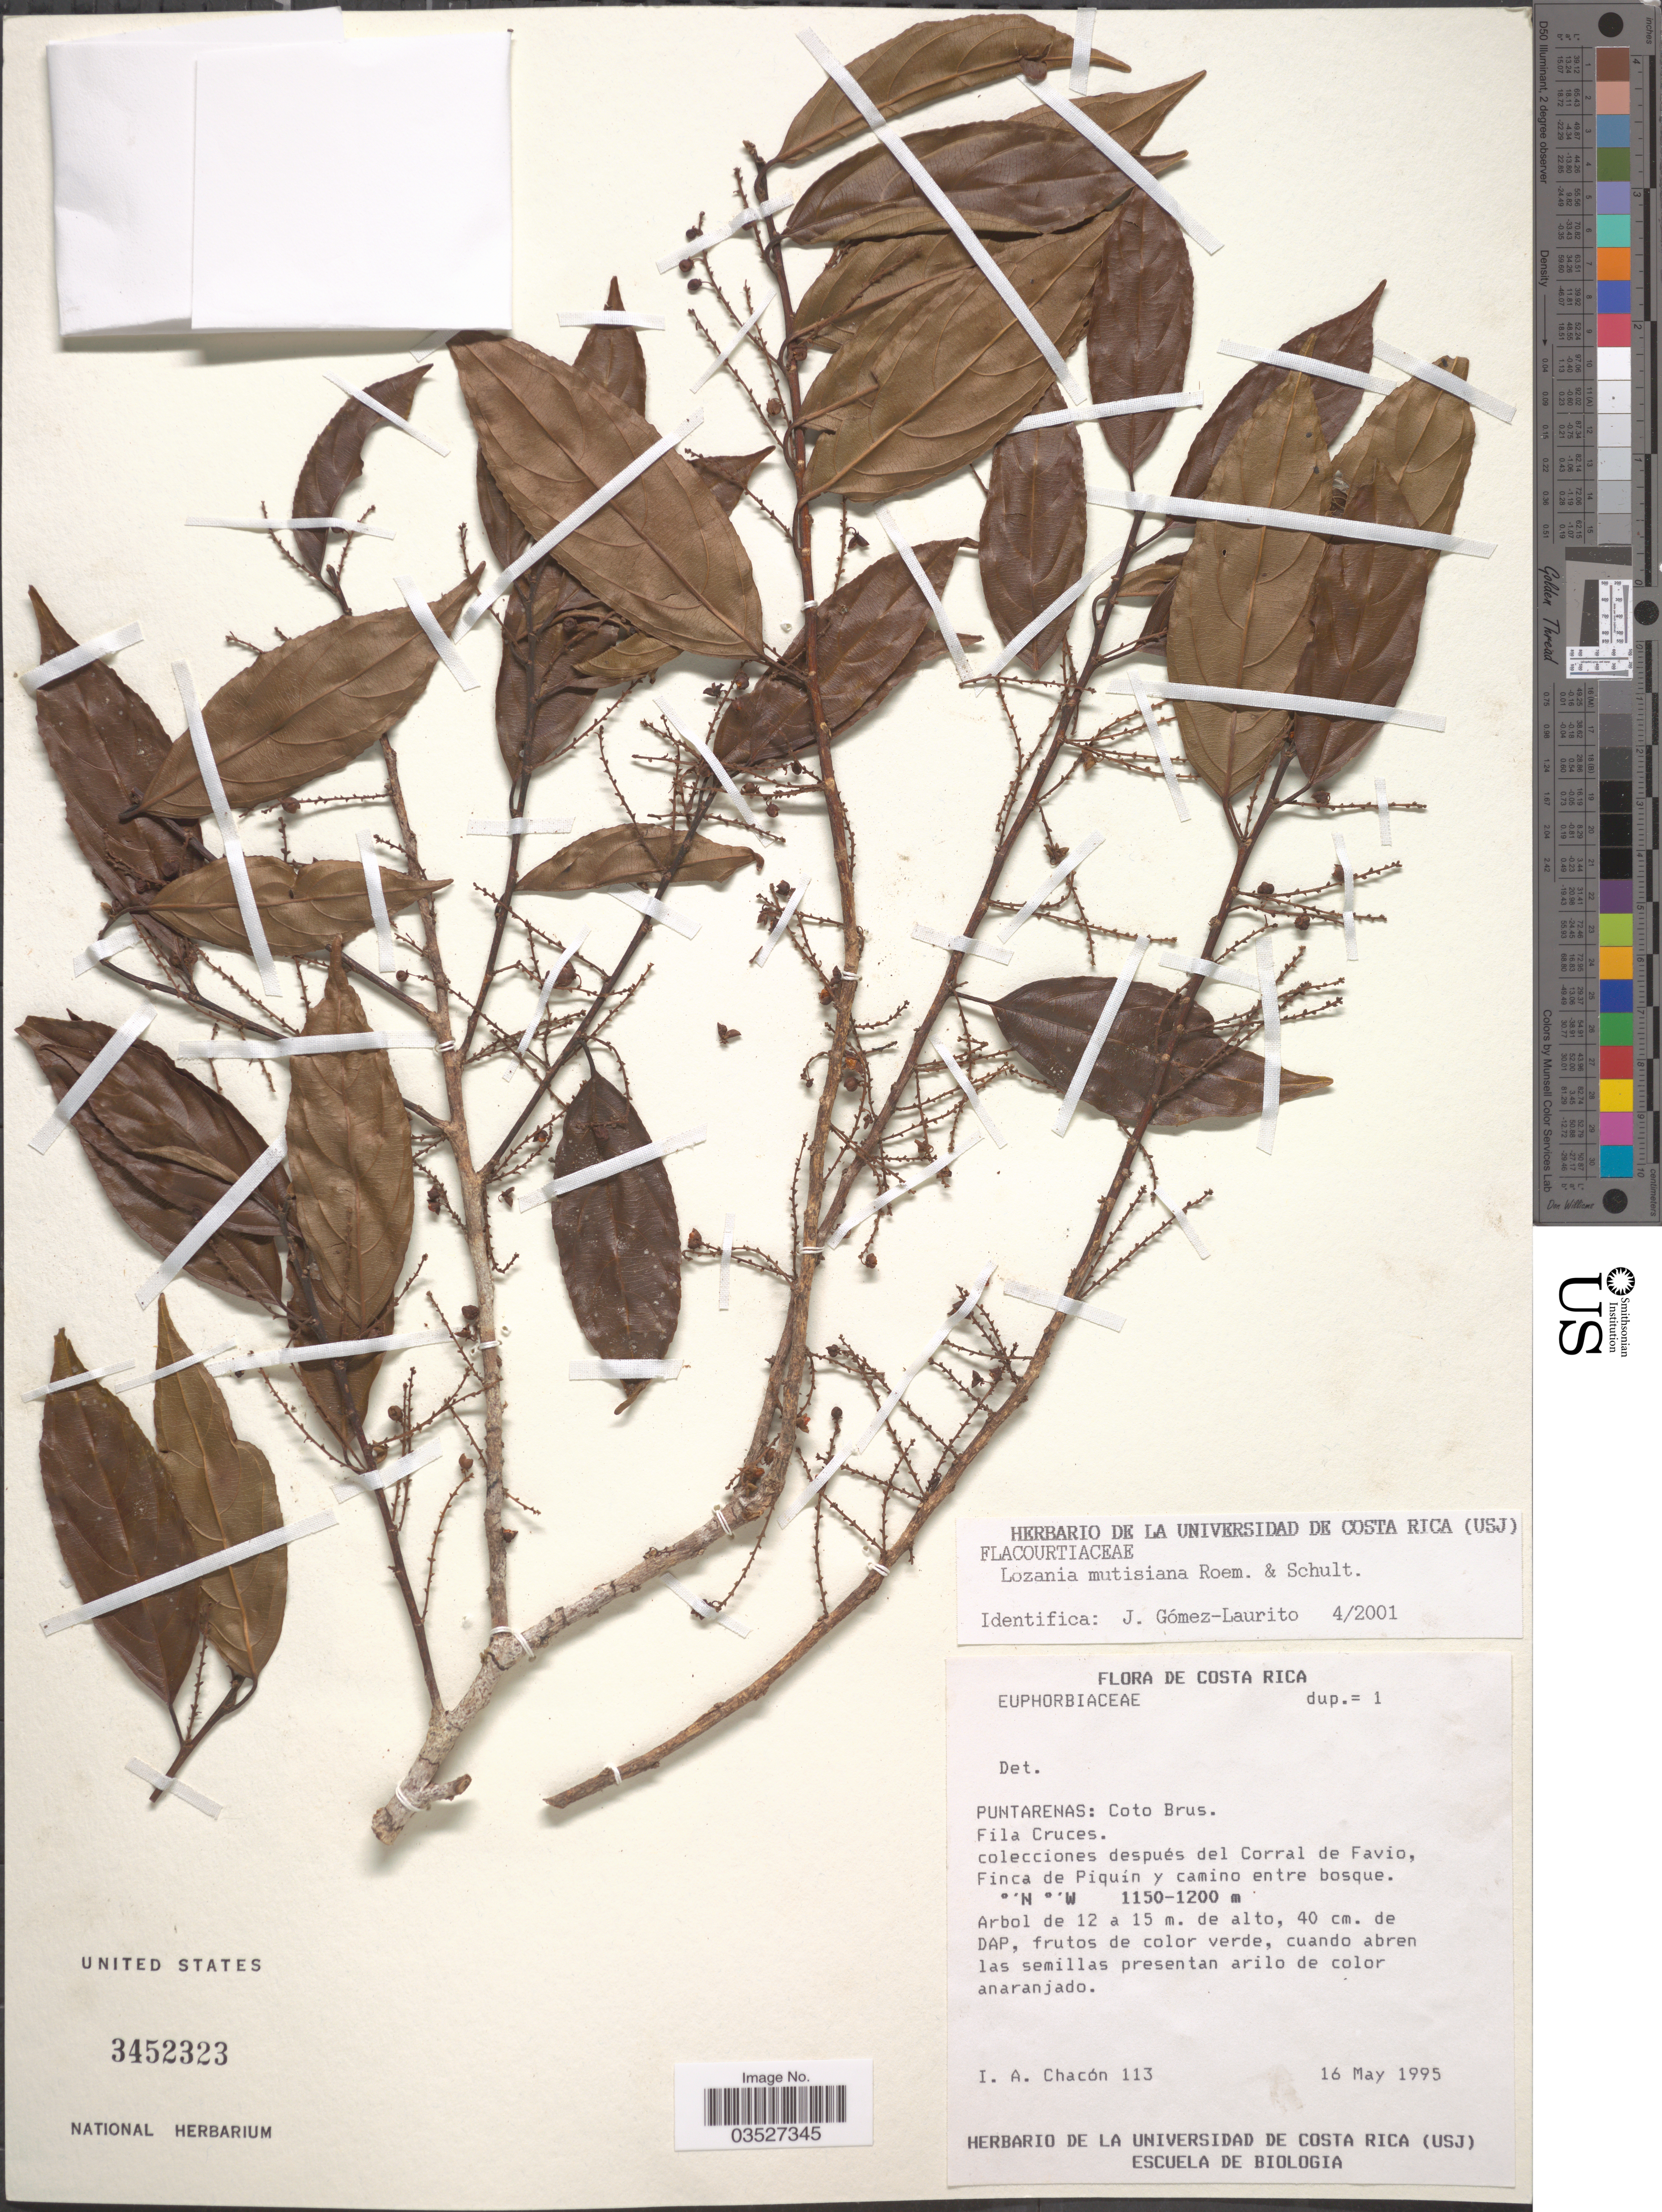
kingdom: Plantae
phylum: Tracheophyta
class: Magnoliopsida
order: Malpighiales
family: Lacistemataceae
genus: Lozania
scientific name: Lozania mutisiana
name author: Schult. in Roem. & Schult.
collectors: I. Chacón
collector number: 113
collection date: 1995-05-16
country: Costa Rica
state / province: Puntarenas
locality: Coto Brus. Fila Cruces. Después del Corral de Favio, Finca de Piquín y camino entre bosque.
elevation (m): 1150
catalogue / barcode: US 3452323